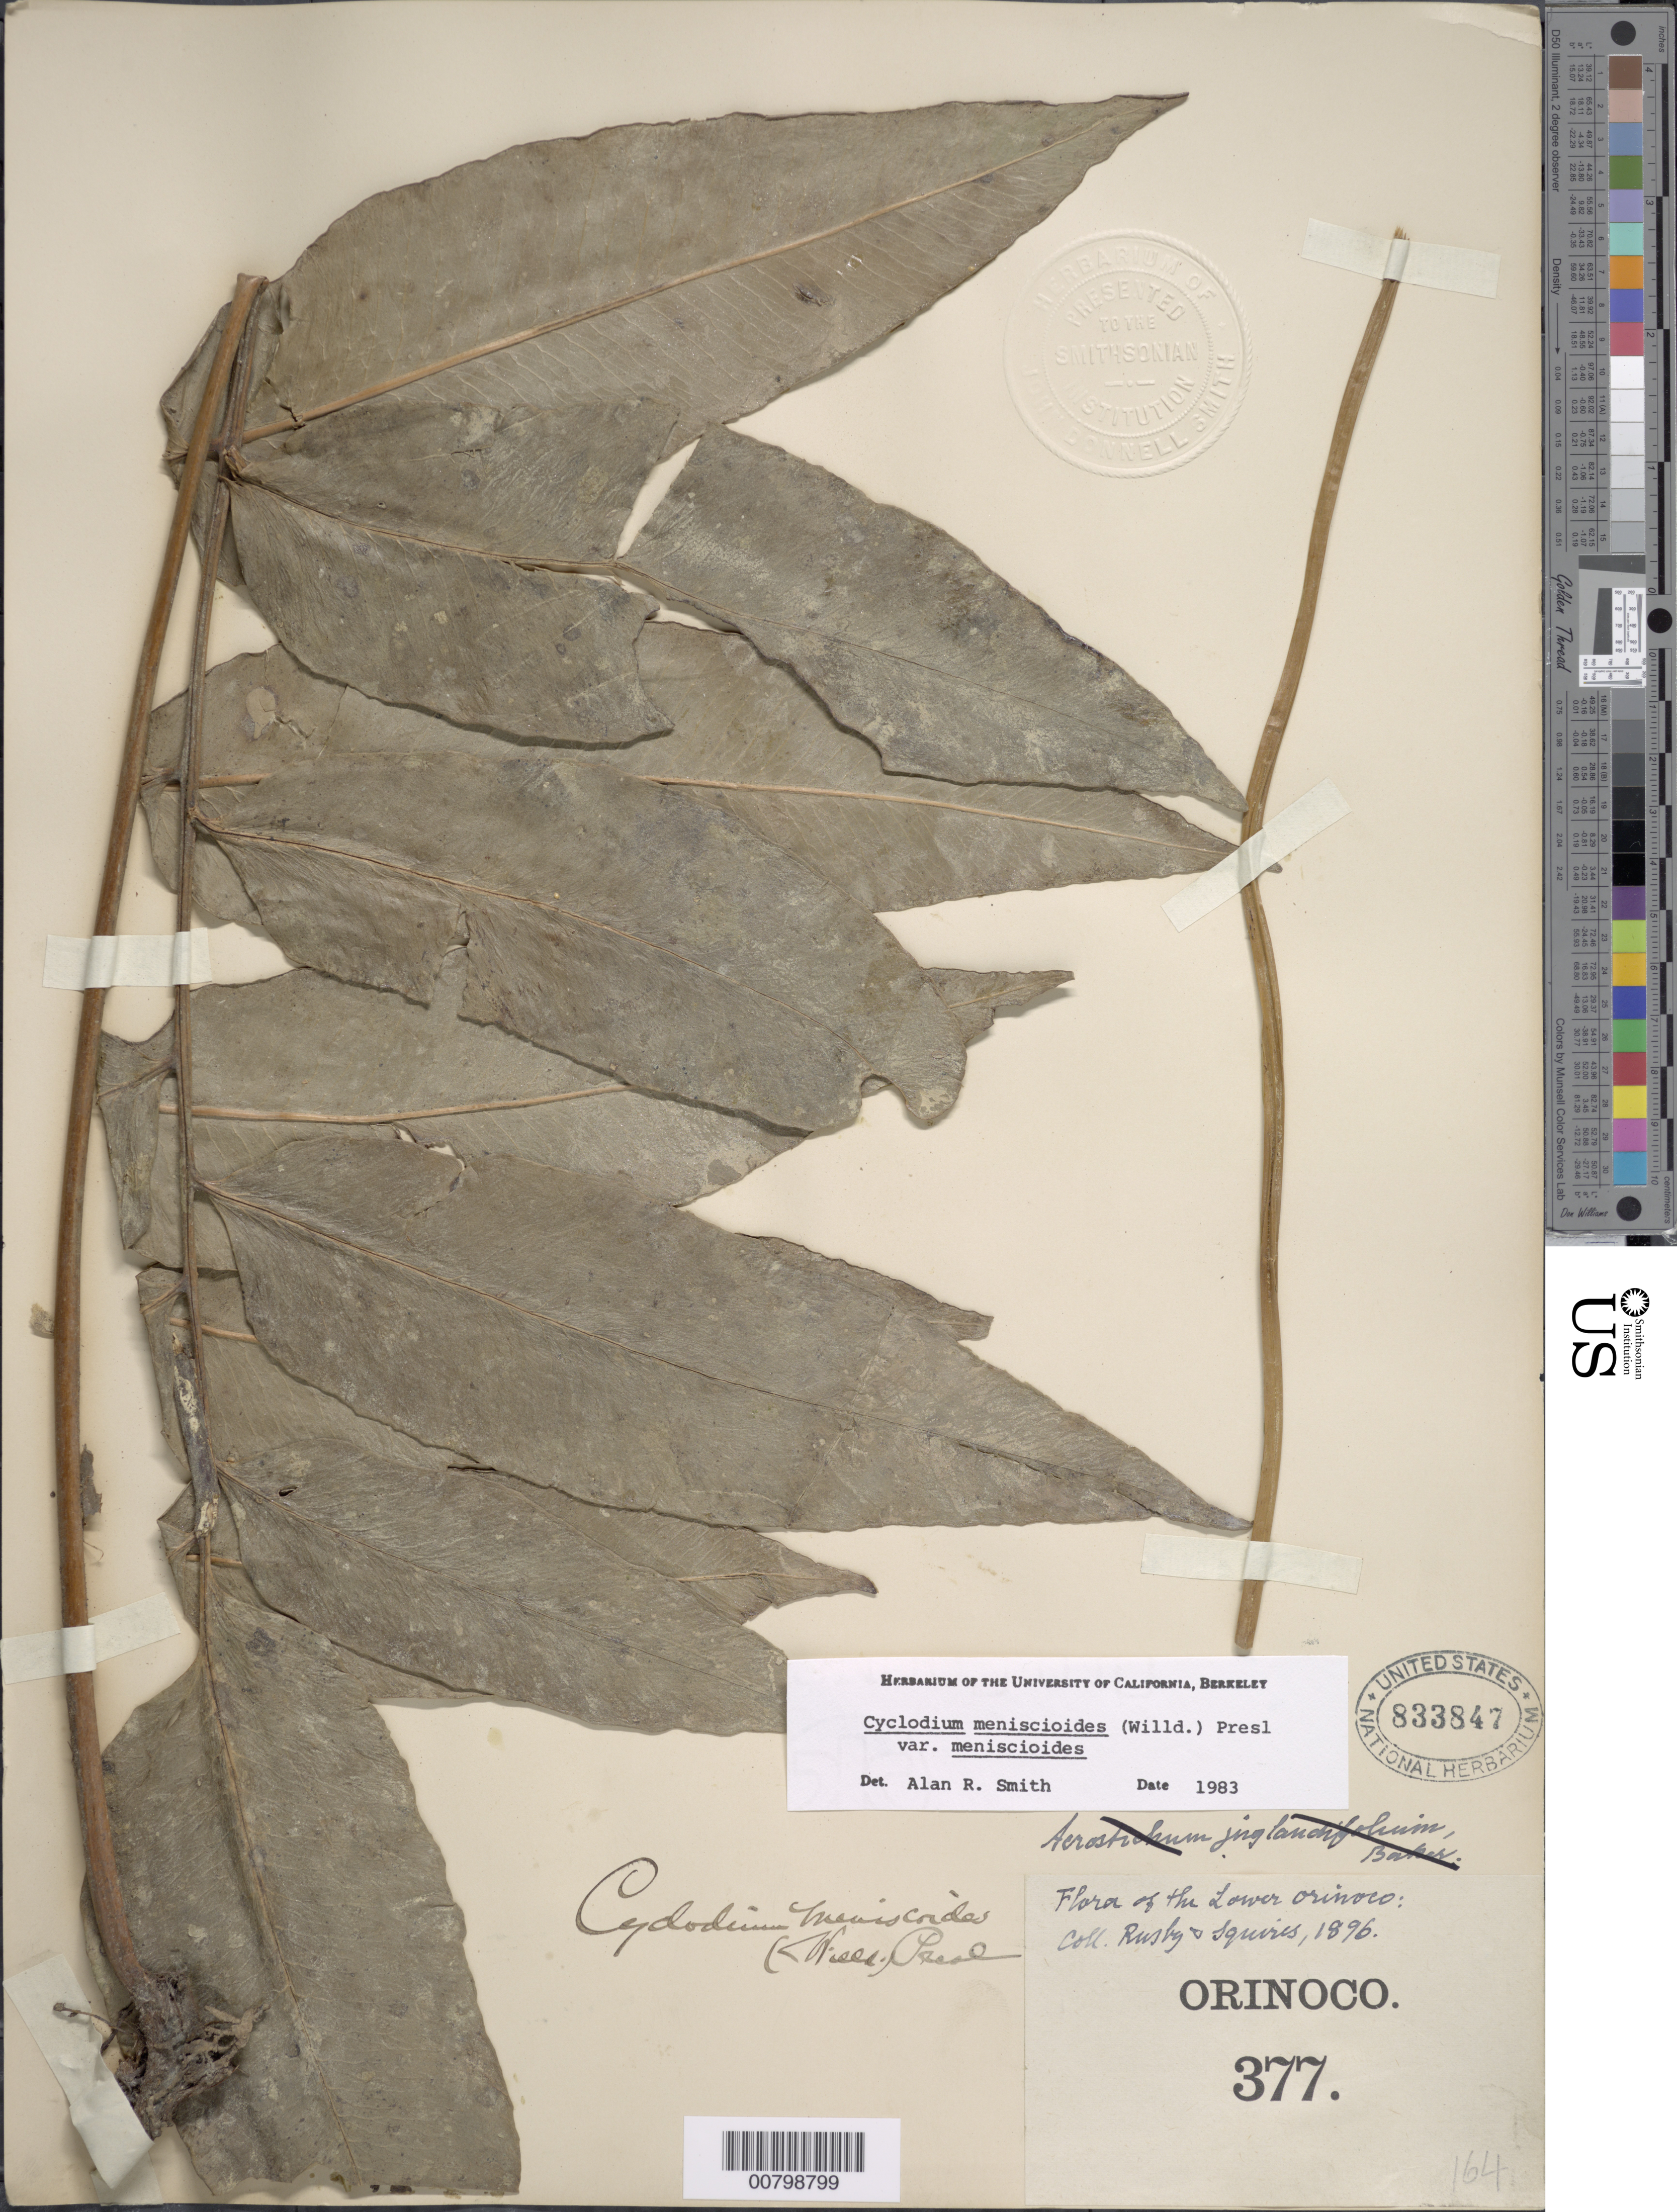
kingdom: Plantae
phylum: Tracheophyta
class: Polypodiopsida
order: Polypodiales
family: Dryopteridaceae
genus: Cyclodium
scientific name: Cyclodium meniscioides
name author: (Willd.) C. Presl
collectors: H. H. Rusby & R. Squires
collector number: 379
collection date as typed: May 1896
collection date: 1896-05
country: Venezuela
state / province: Delta Amacuro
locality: Lower Orinoco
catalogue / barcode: US 833847